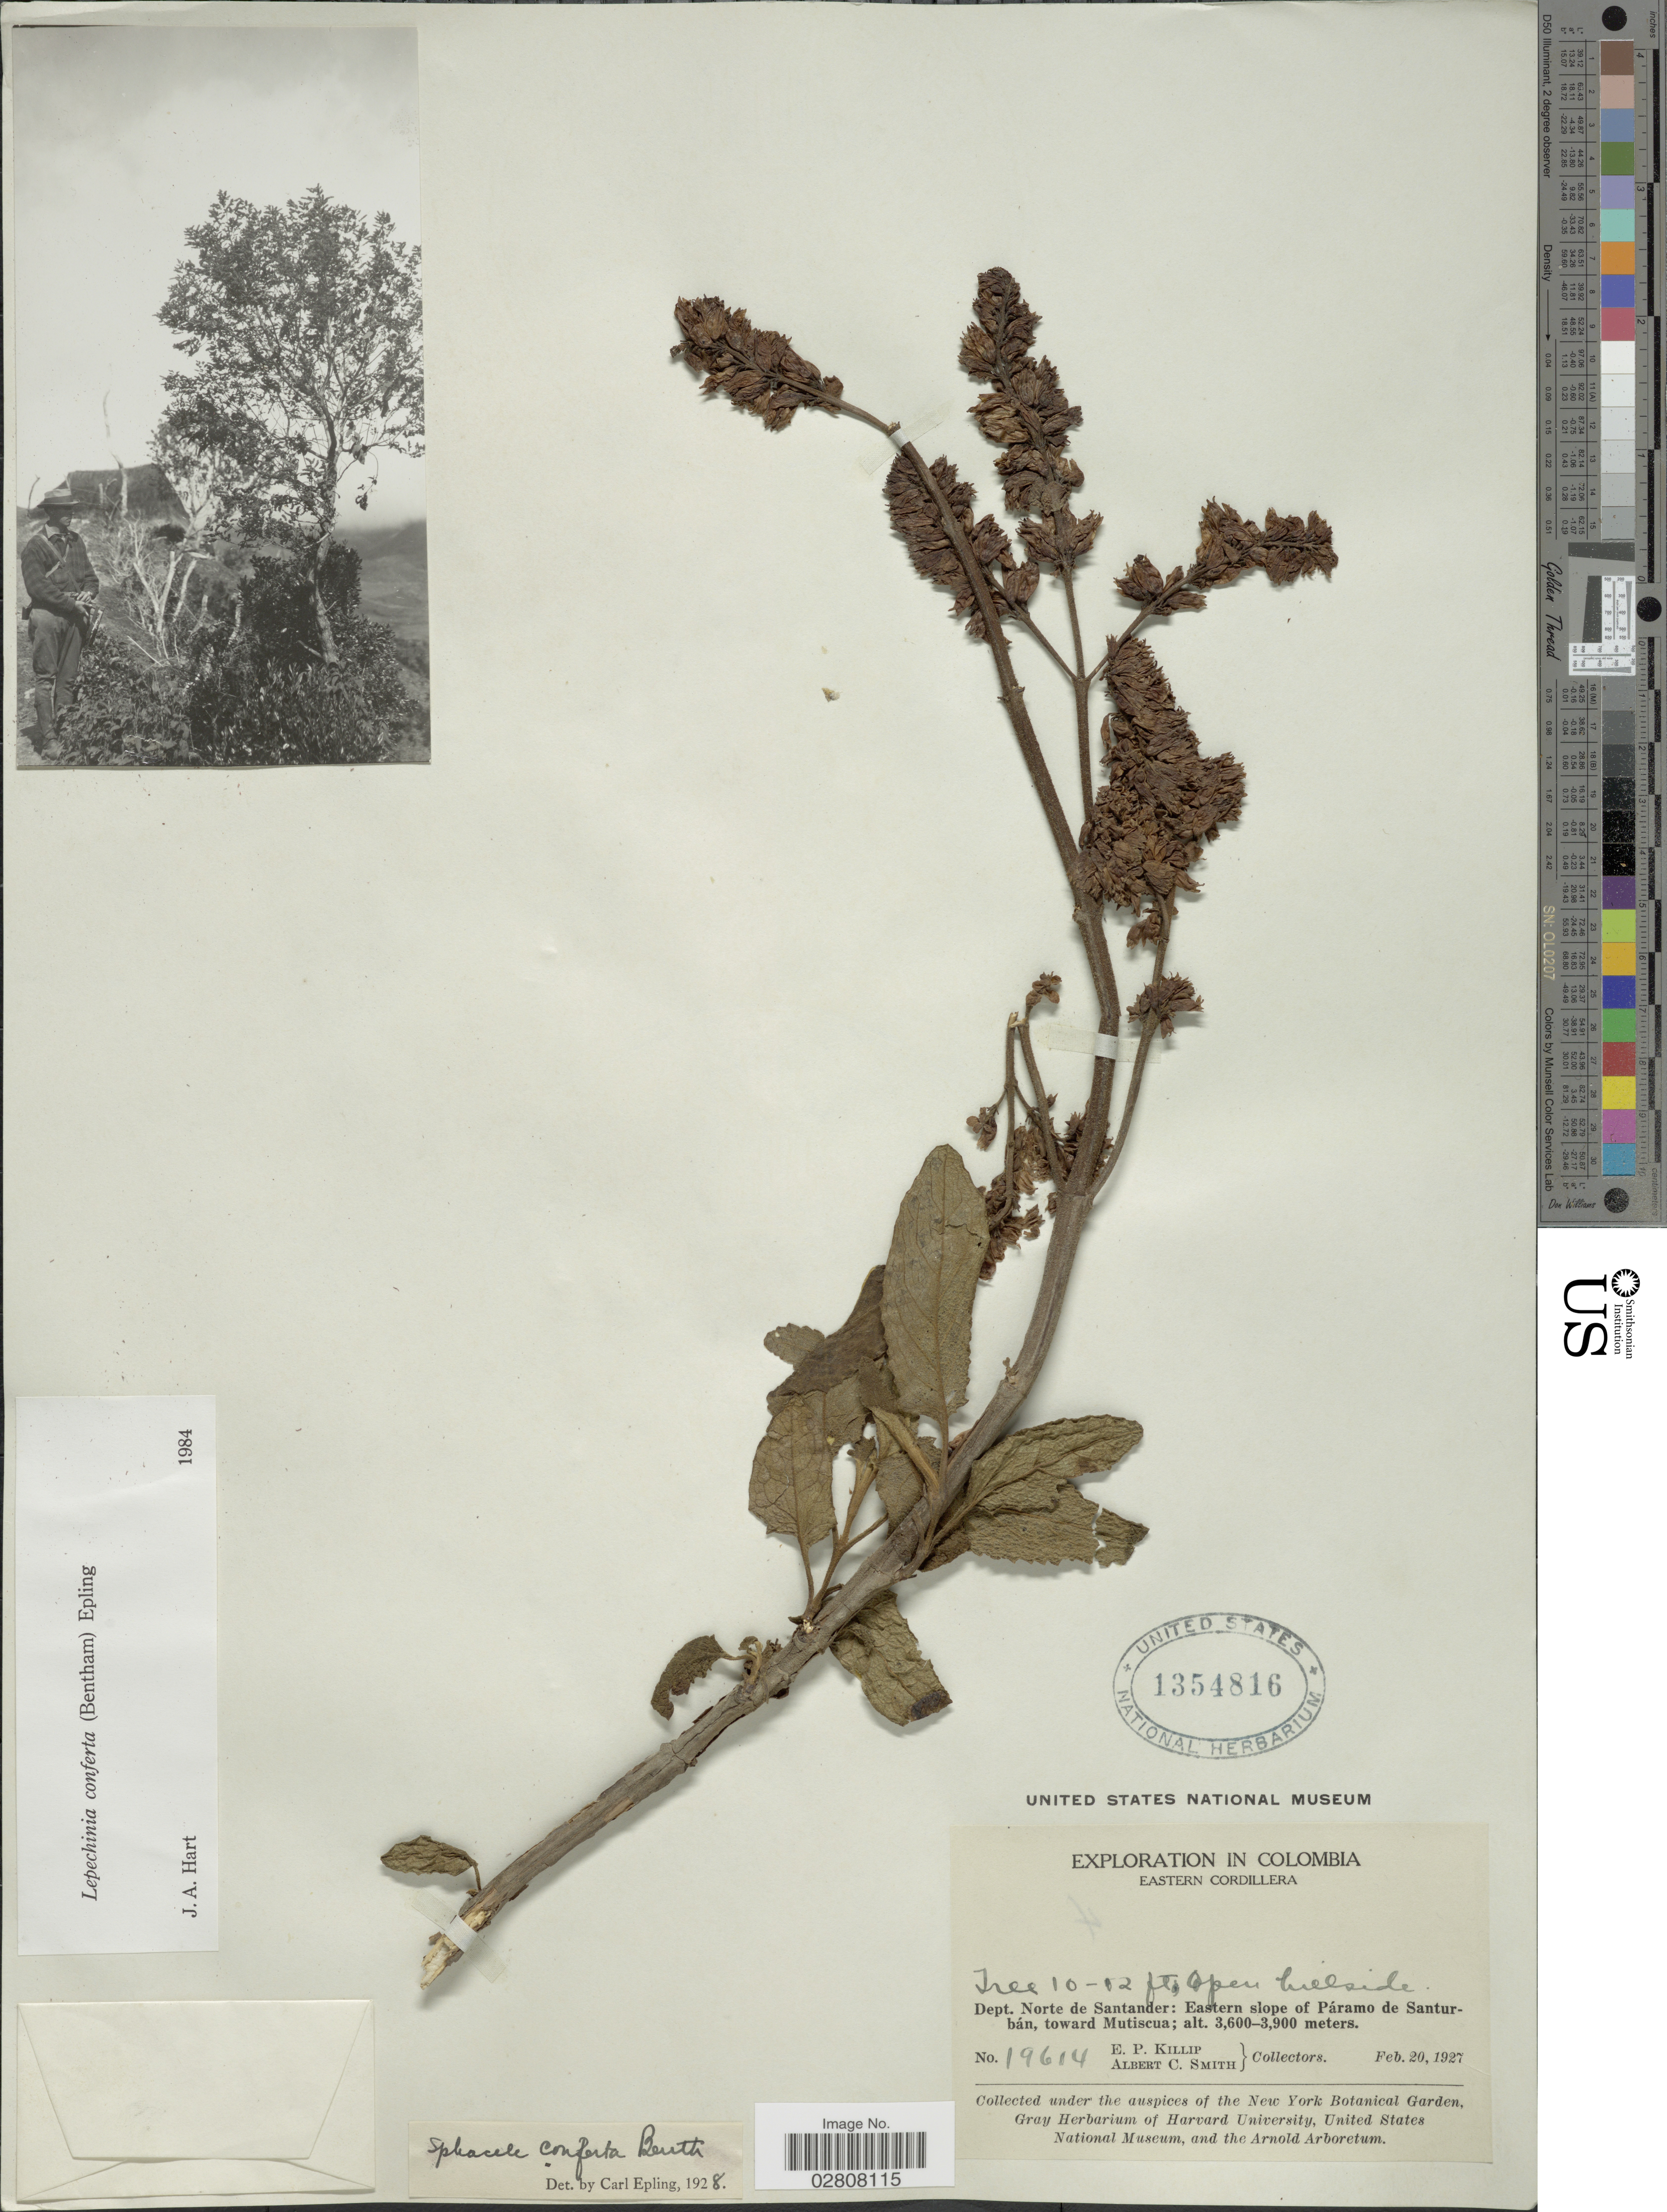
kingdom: Plantae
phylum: Tracheophyta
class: Magnoliopsida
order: Lamiales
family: Lamiaceae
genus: Lepechinia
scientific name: Lepechinia conferta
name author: (Benth.) Epling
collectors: E. P. Killip & A. C. Smith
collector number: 19614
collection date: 1927-02-20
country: Colombia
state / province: Norte de Santander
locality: Eastern Cordillera. Dept. Norte de Santander: Eastern slope of Páramo de Santurbán, toward Mutiscua.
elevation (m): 3600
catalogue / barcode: US 1354816